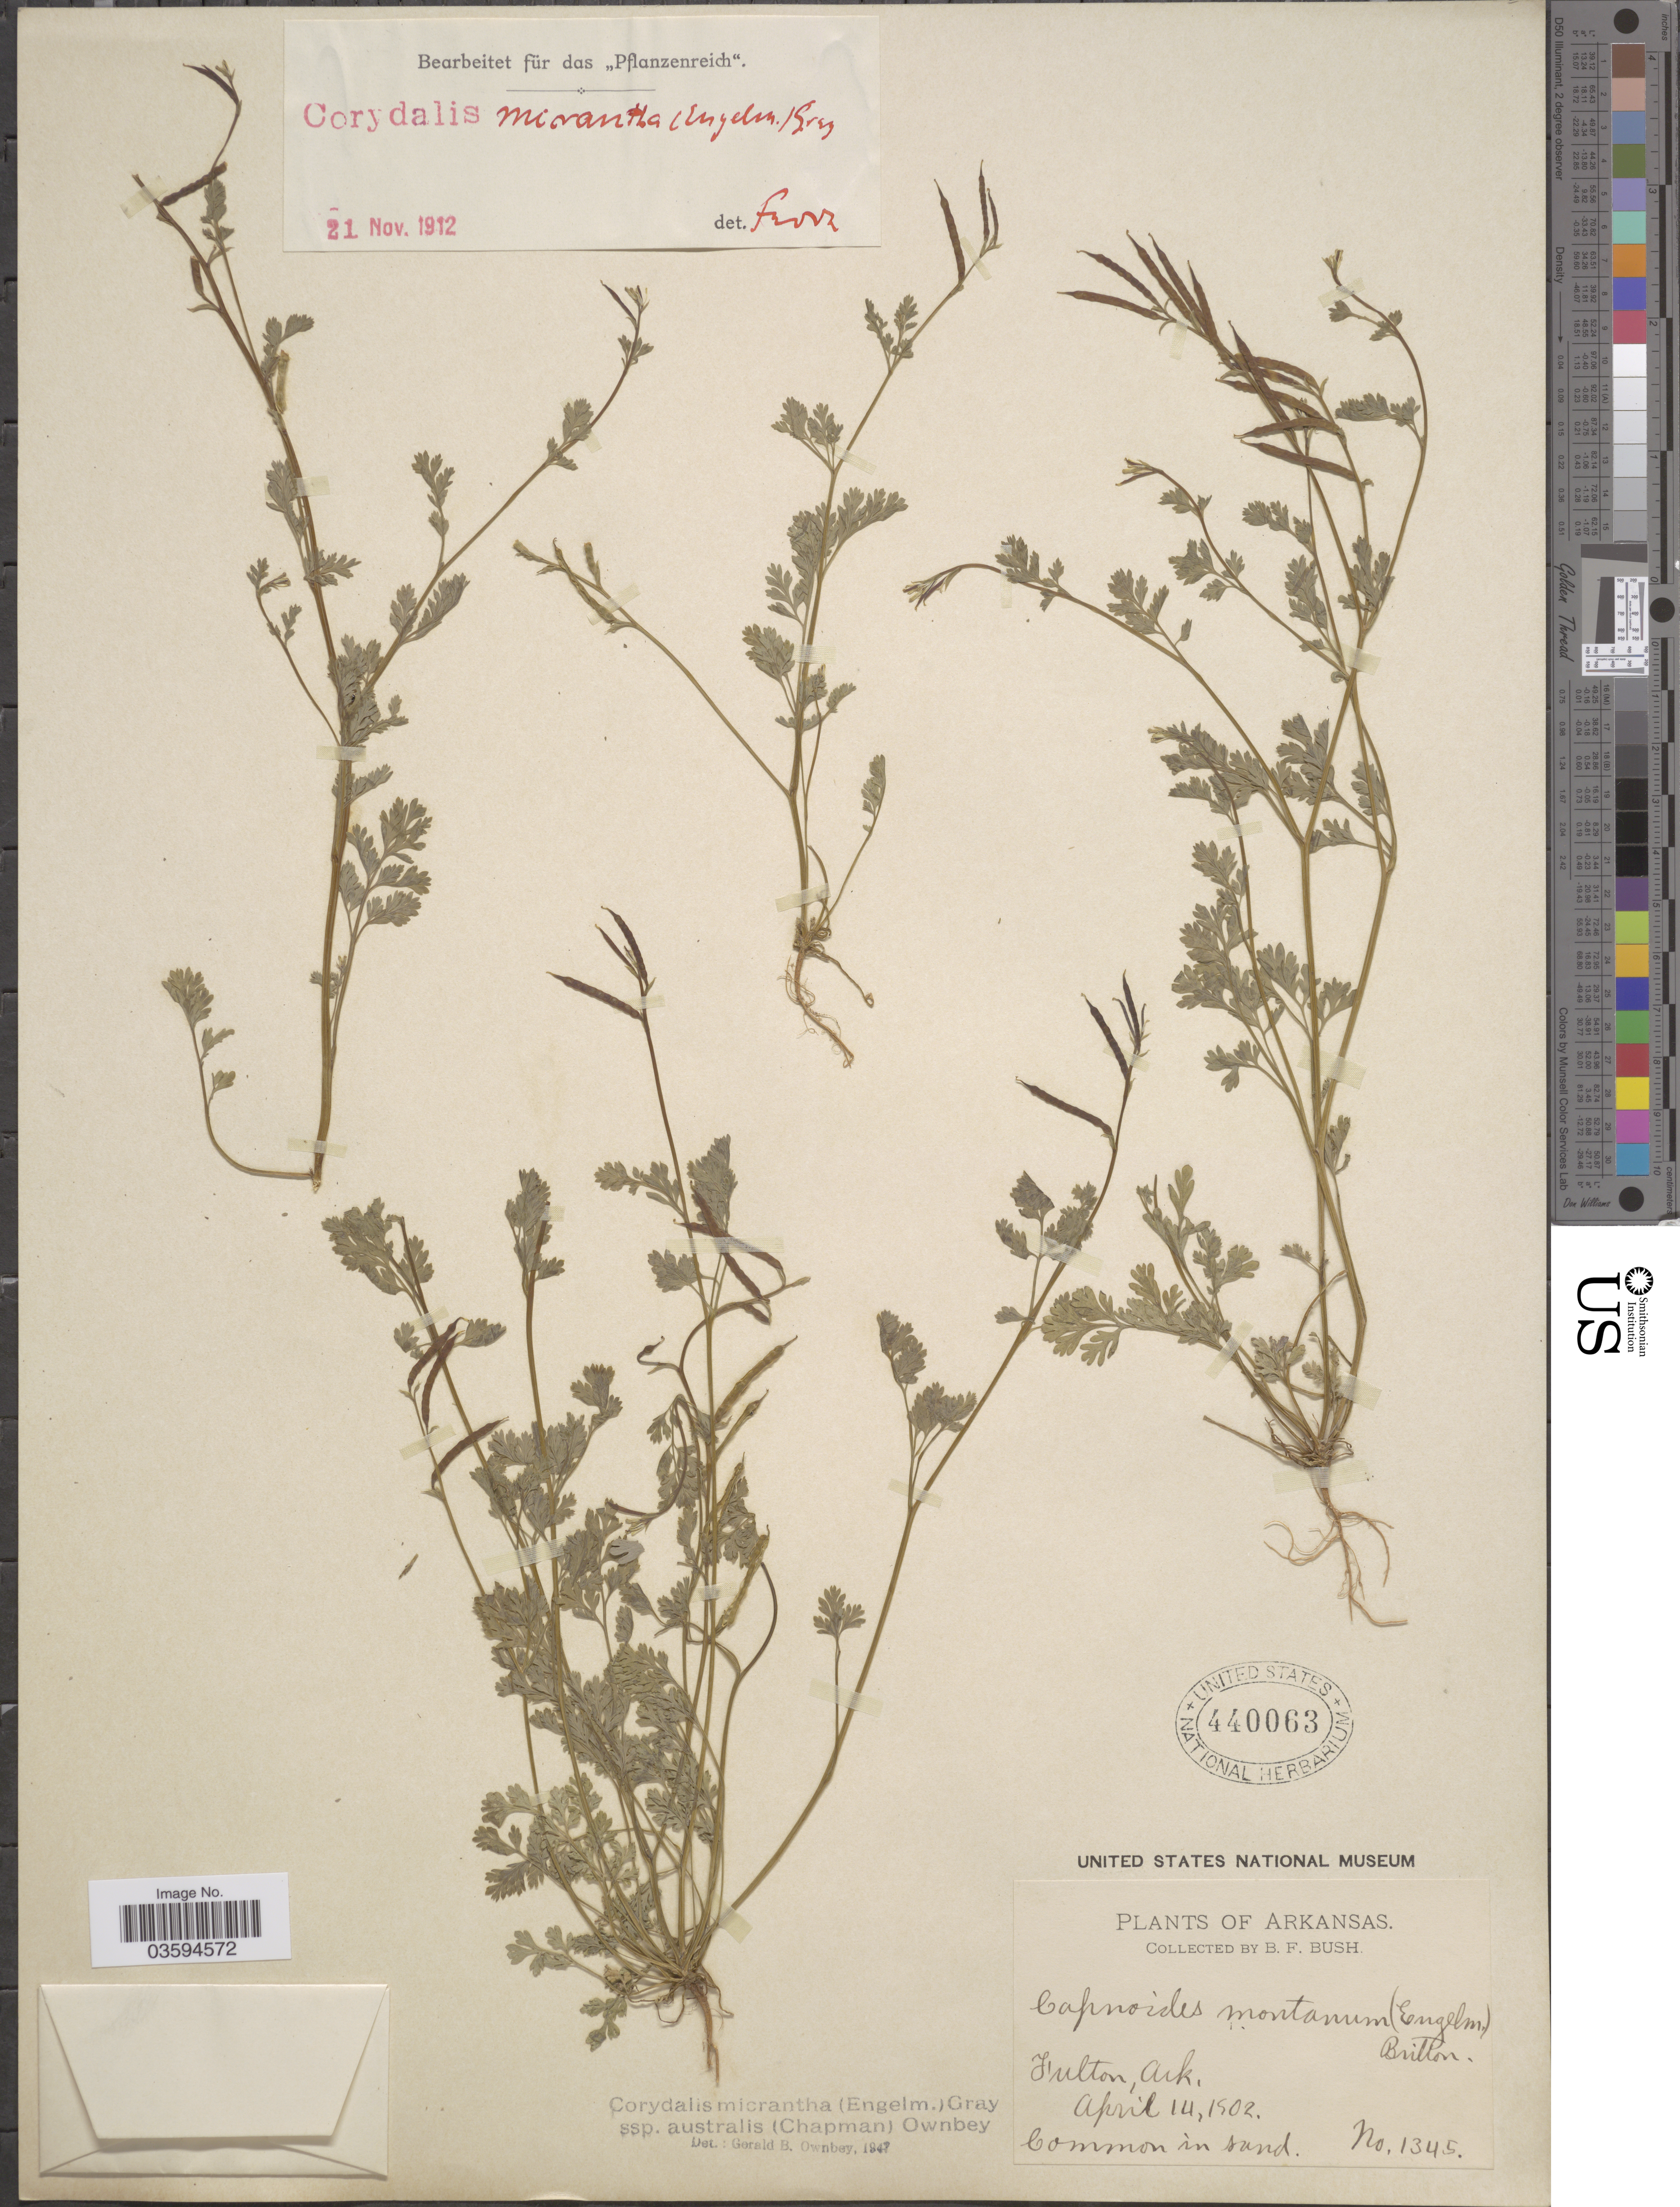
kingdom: Plantae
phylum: Tracheophyta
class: Magnoliopsida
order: Ranunculales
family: Papaveraceae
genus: Corydalis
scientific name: Corydalis micrantha subsp. australis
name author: (Chapm.) G.B. Ownbey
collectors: B. F. Bush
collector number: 1345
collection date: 1902-04-14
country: United States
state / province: Arkansas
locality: Fulton.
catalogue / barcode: US 440063